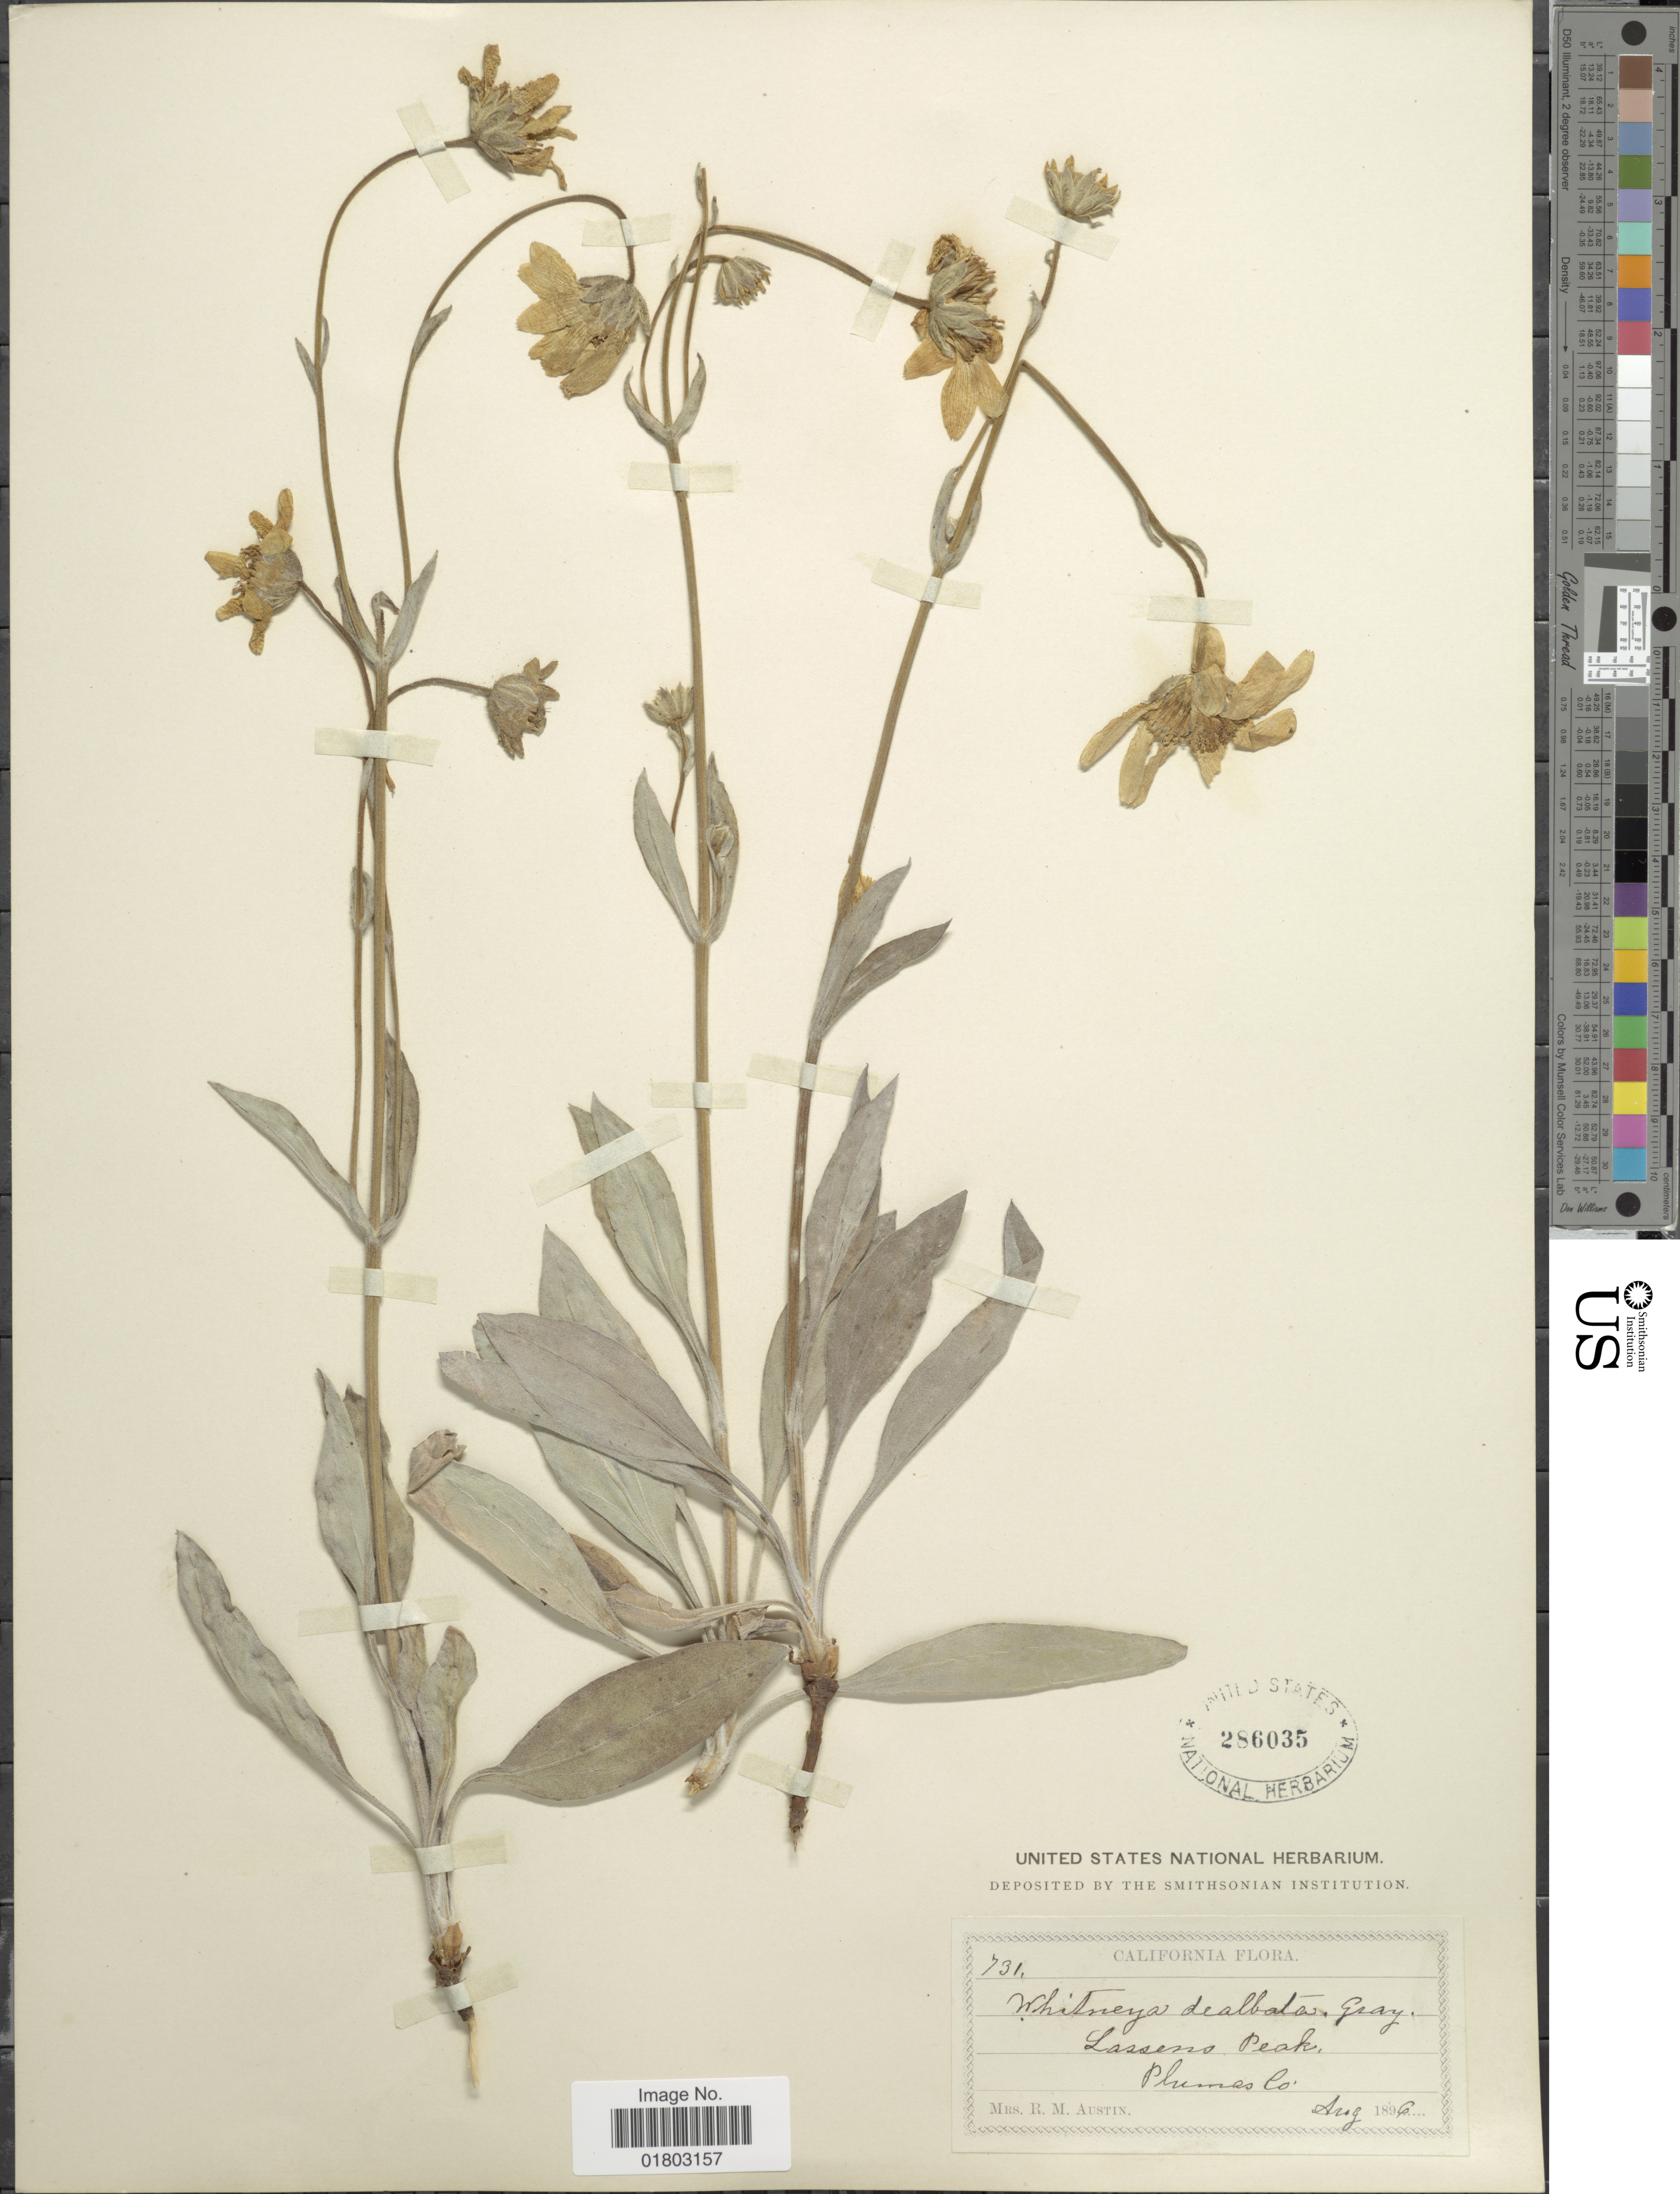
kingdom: Plantae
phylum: Tracheophyta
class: Magnoliopsida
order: Asterales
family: Asteraceae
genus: Arnica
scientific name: Arnica dealbata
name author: (A. Gray) B.G. Baldwin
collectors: R. Austin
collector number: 731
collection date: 1896-08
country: United States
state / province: California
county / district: Plumas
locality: Lassers Peak, Plumas Co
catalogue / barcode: US 286035